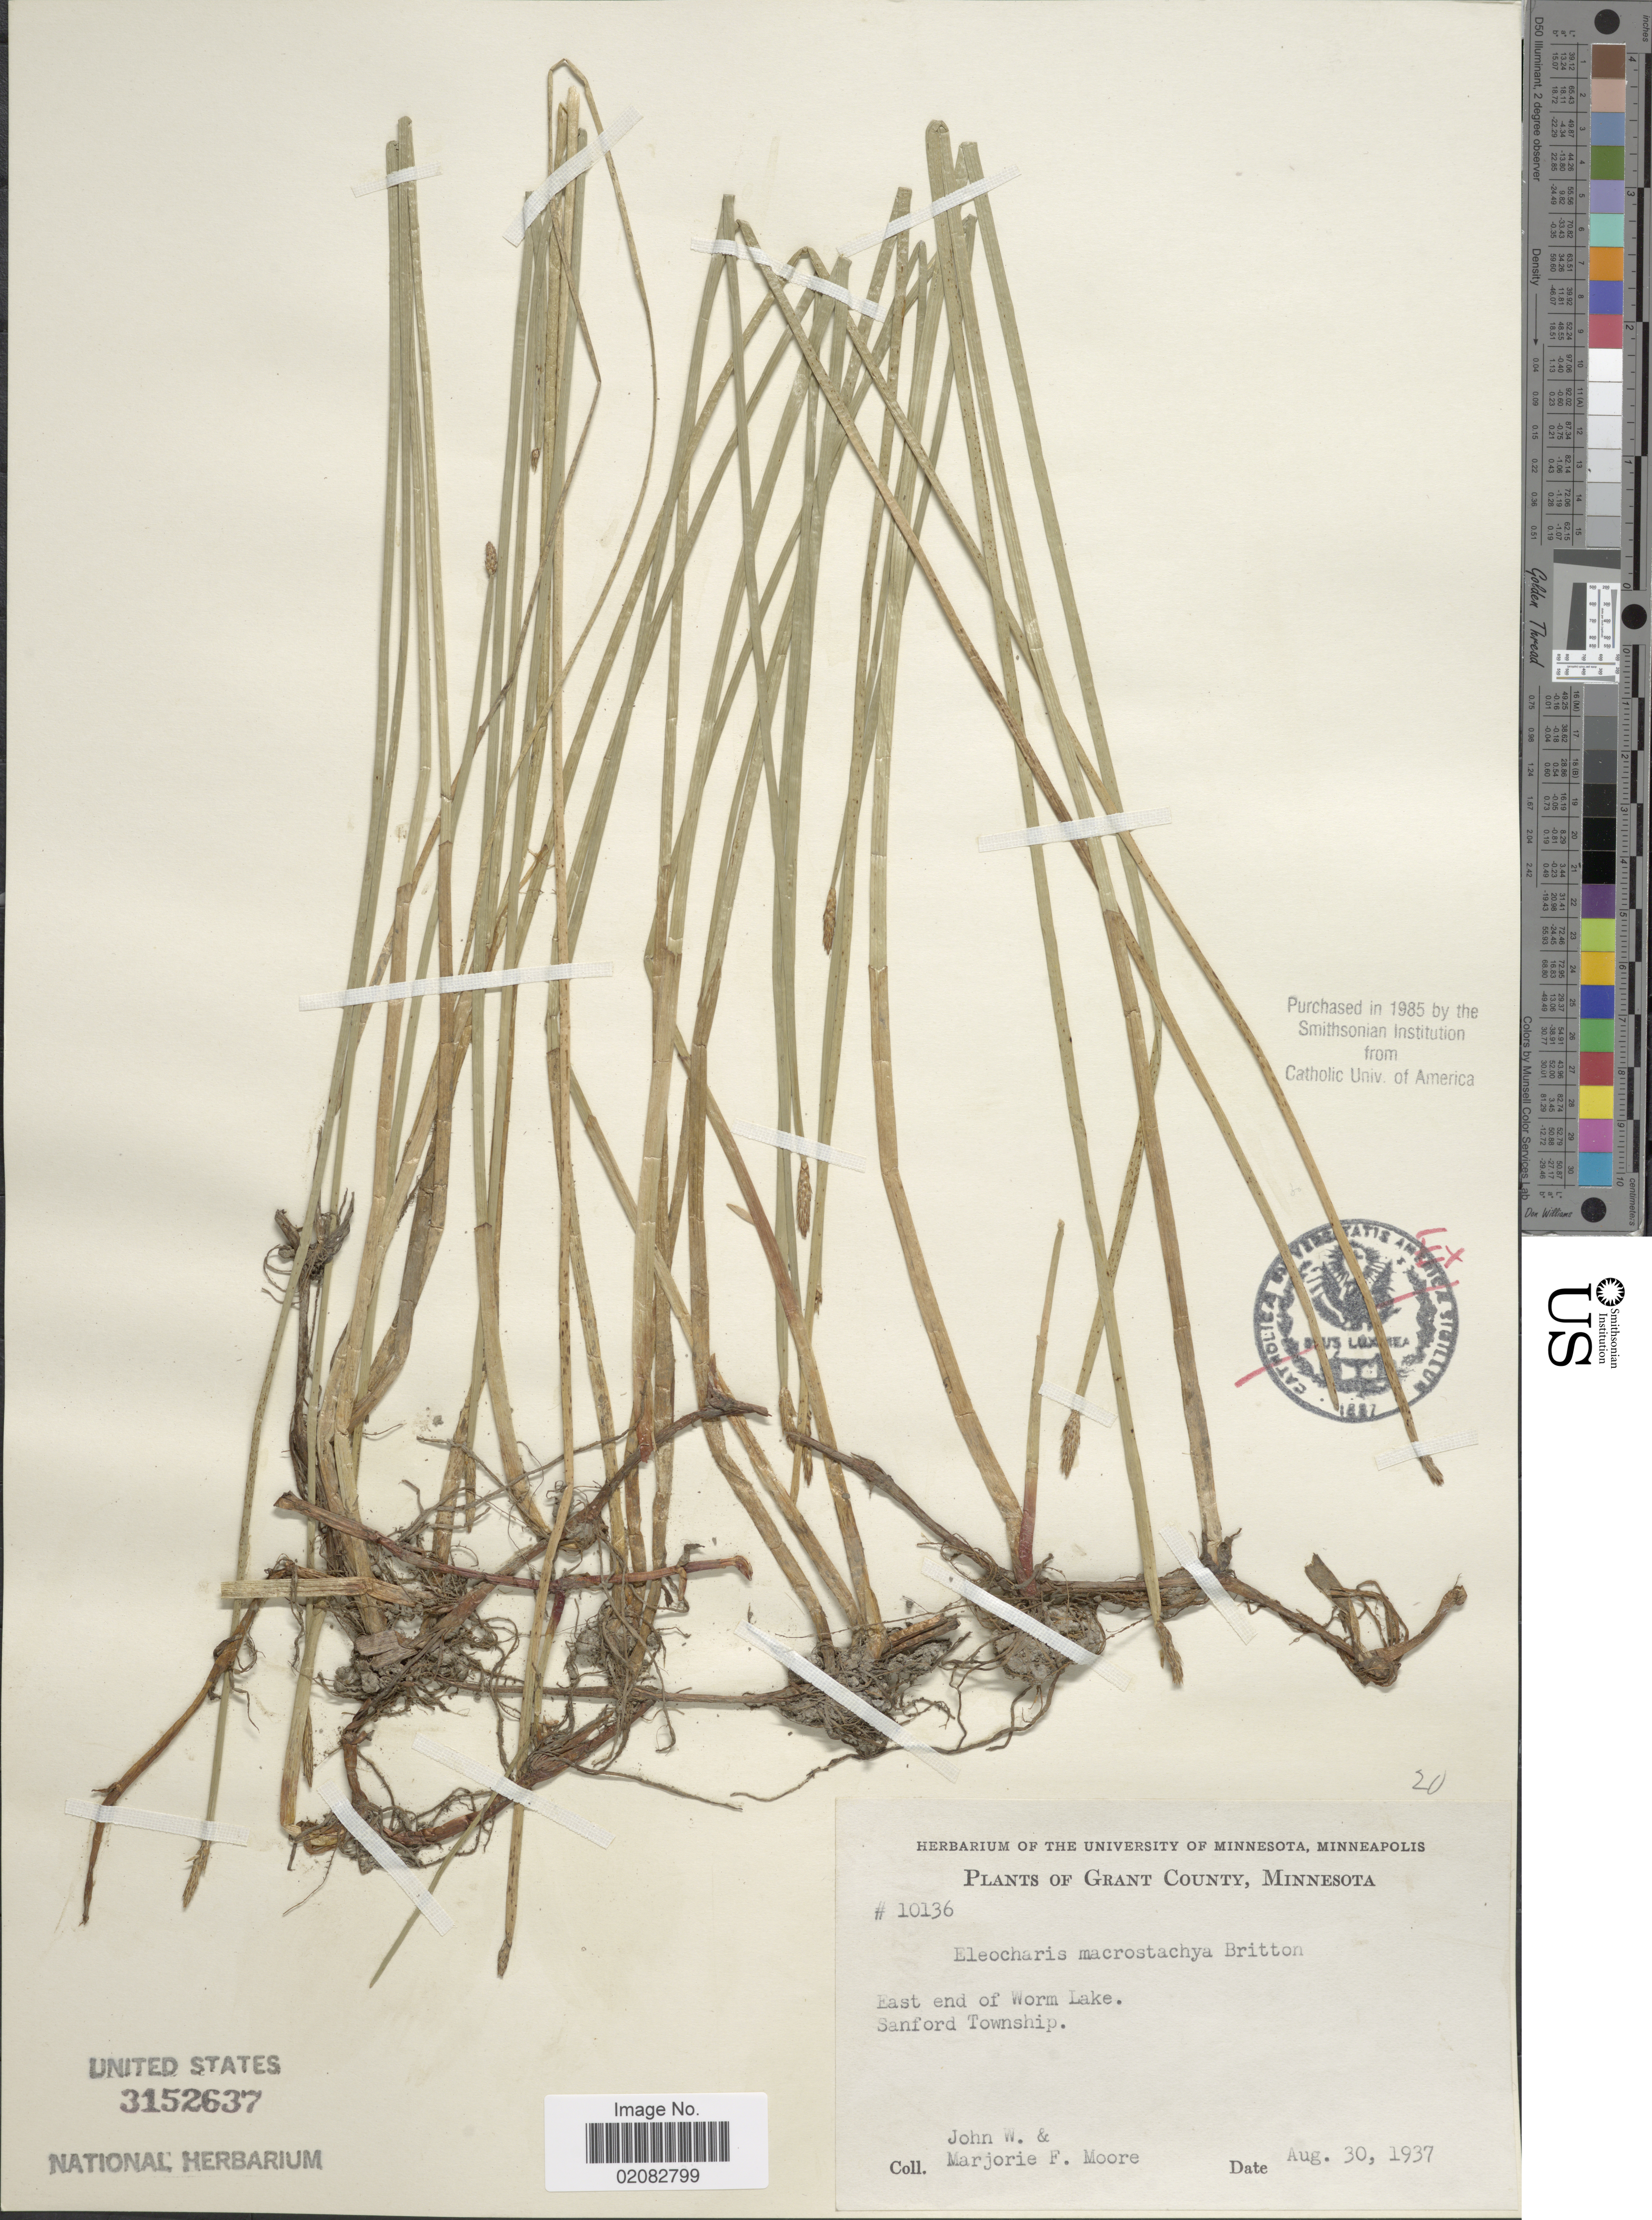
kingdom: Plantae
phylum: Tracheophyta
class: Liliopsida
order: Poales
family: Cyperaceae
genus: Eleocharis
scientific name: Eleocharis macrostachya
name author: Britton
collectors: J. Moore & M. F. Moore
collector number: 10136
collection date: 1937-08-30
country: United States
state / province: Minnesota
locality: Grant County, East end of Worm Lake, Sanford Township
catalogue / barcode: US 3152637